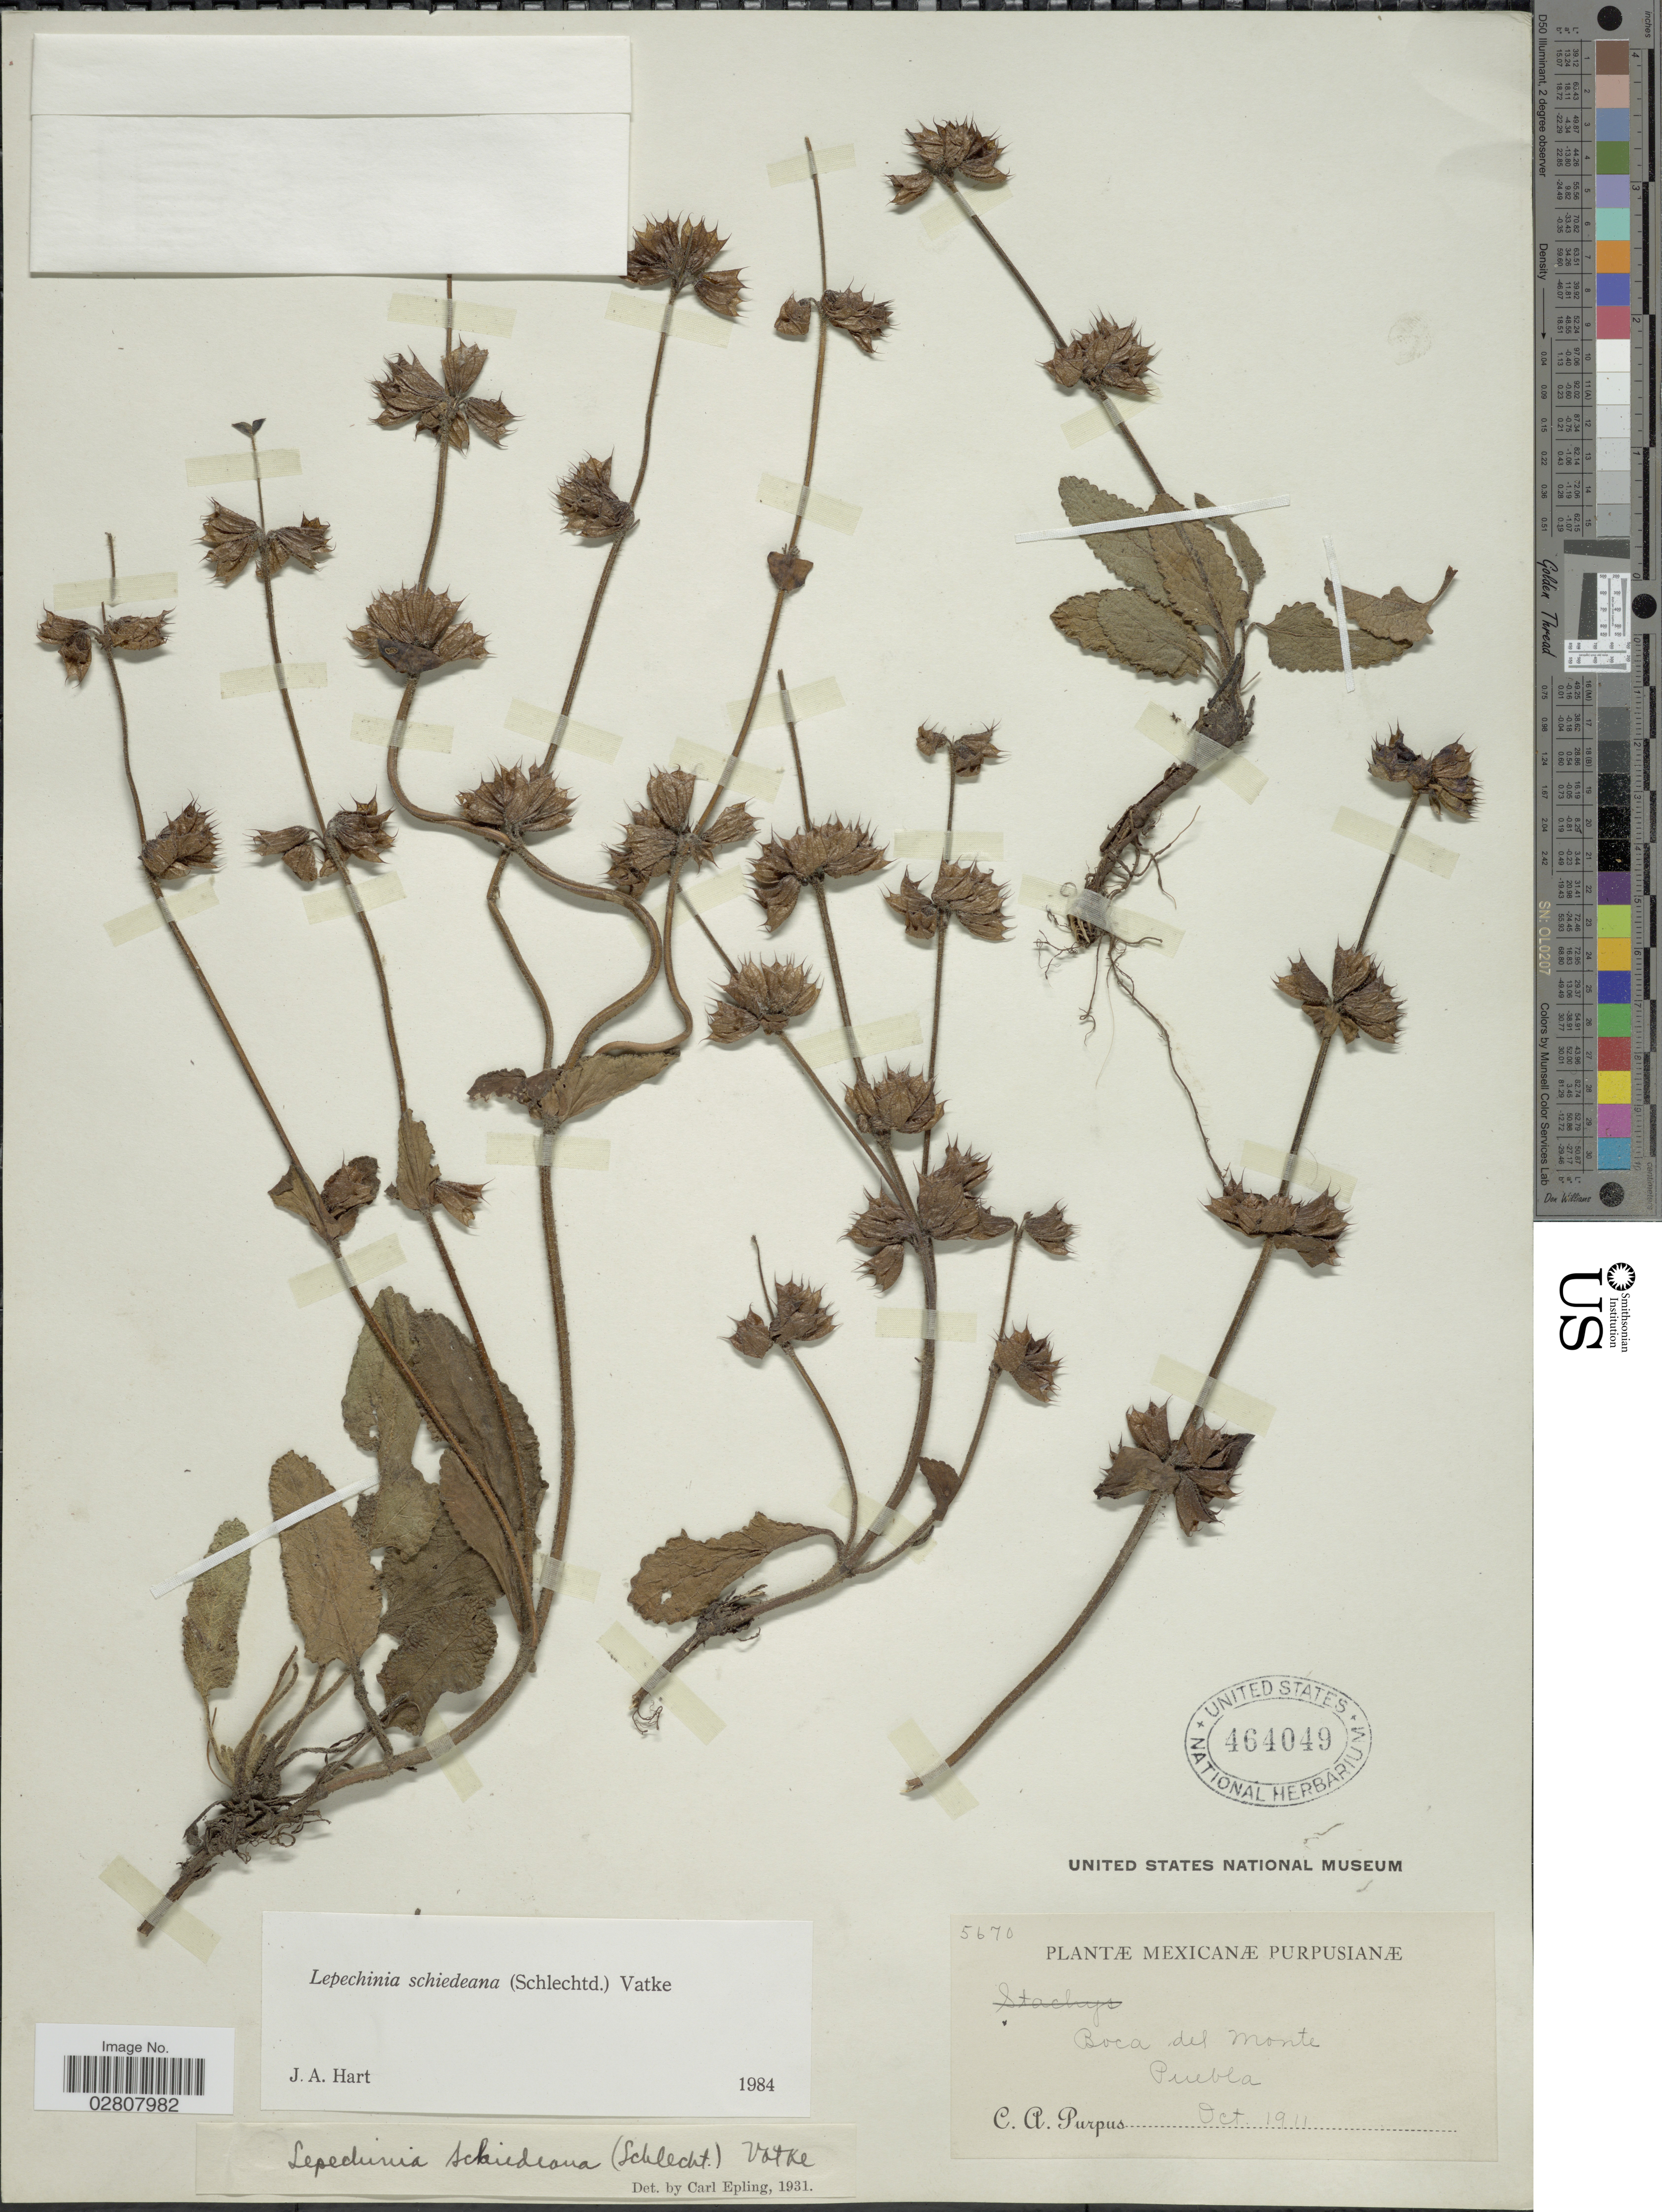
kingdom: Plantae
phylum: Tracheophyta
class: Magnoliopsida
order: Lamiales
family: Lamiaceae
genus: Lepechinia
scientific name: Lepechinia schiedeana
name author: (Schltdl.) Vatke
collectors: C. A. Purpus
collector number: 5670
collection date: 1911-10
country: Mexico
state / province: Puebla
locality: Mexicanæ. Boca del Monte.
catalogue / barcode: US 464049